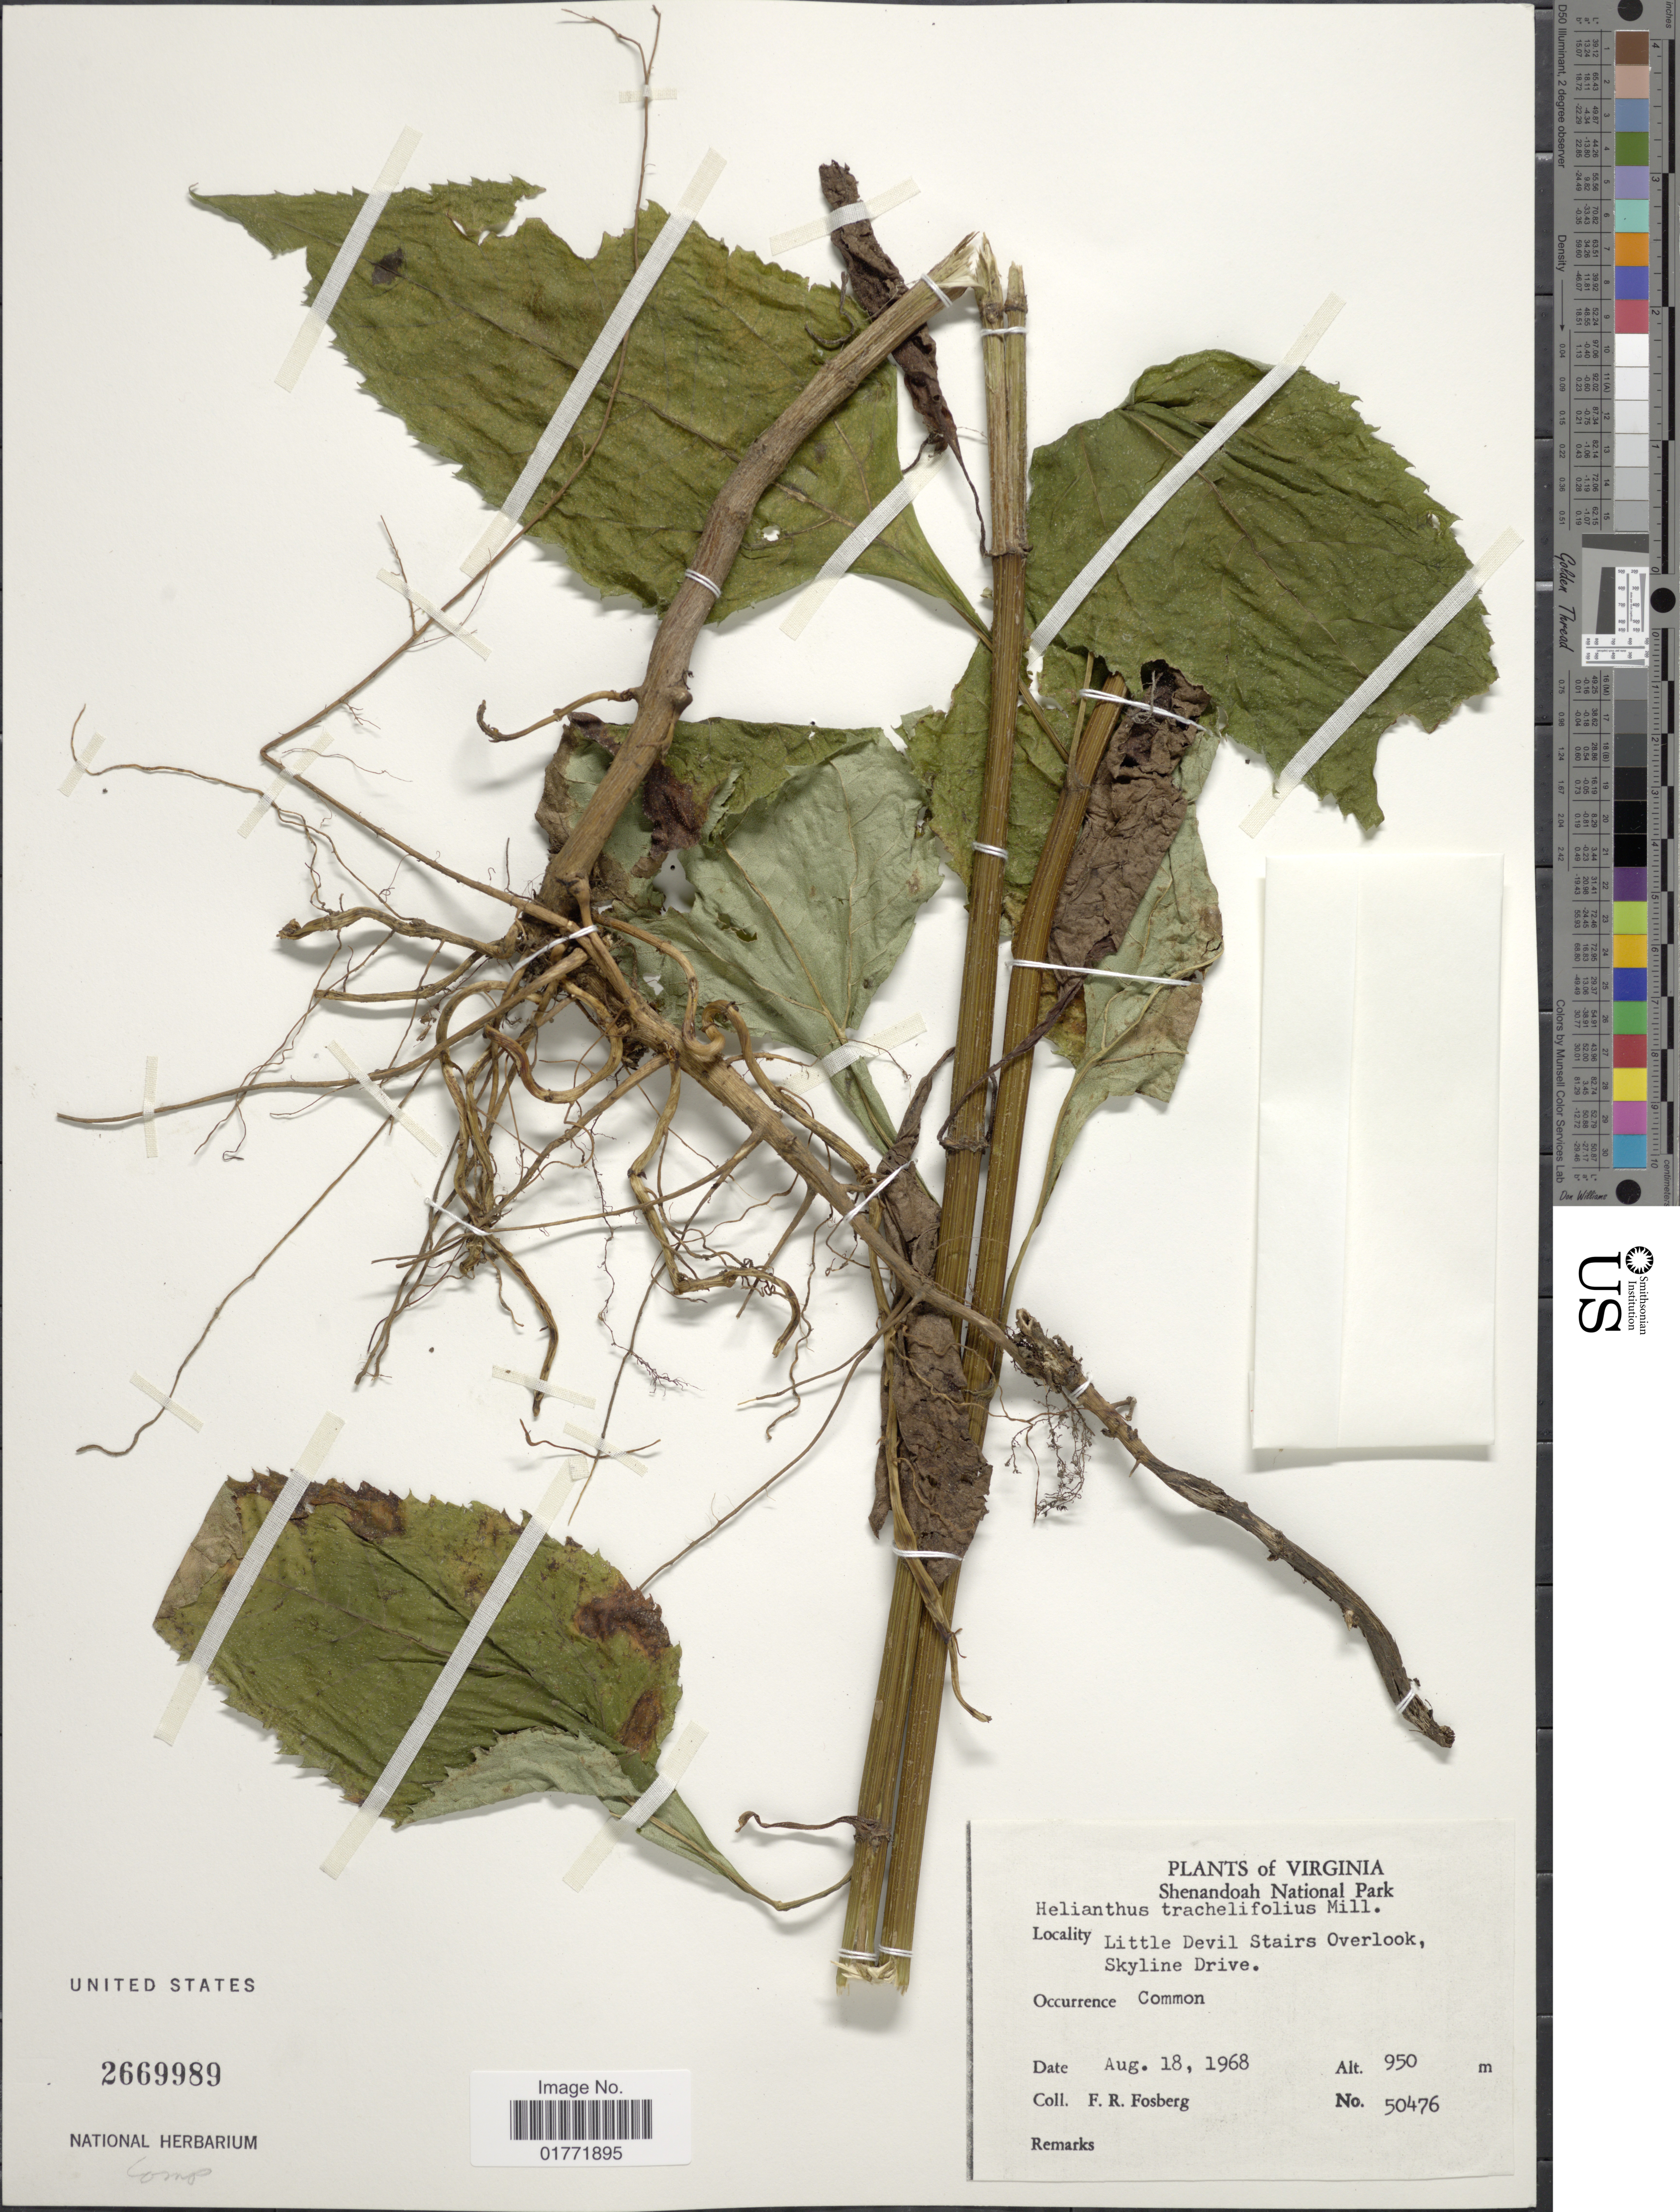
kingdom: Plantae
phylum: Tracheophyta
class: Magnoliopsida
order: Asterales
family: Asteraceae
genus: Helianthus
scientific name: Helianthus tracheliifolius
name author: Mill.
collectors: F. R. Fosberg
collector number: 50476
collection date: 1968-08-18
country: United States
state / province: Virginia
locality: Virginia, Shenandoah National Park. Little Devil Stairs Overlook, Skyline Drive.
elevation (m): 950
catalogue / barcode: US 2669989